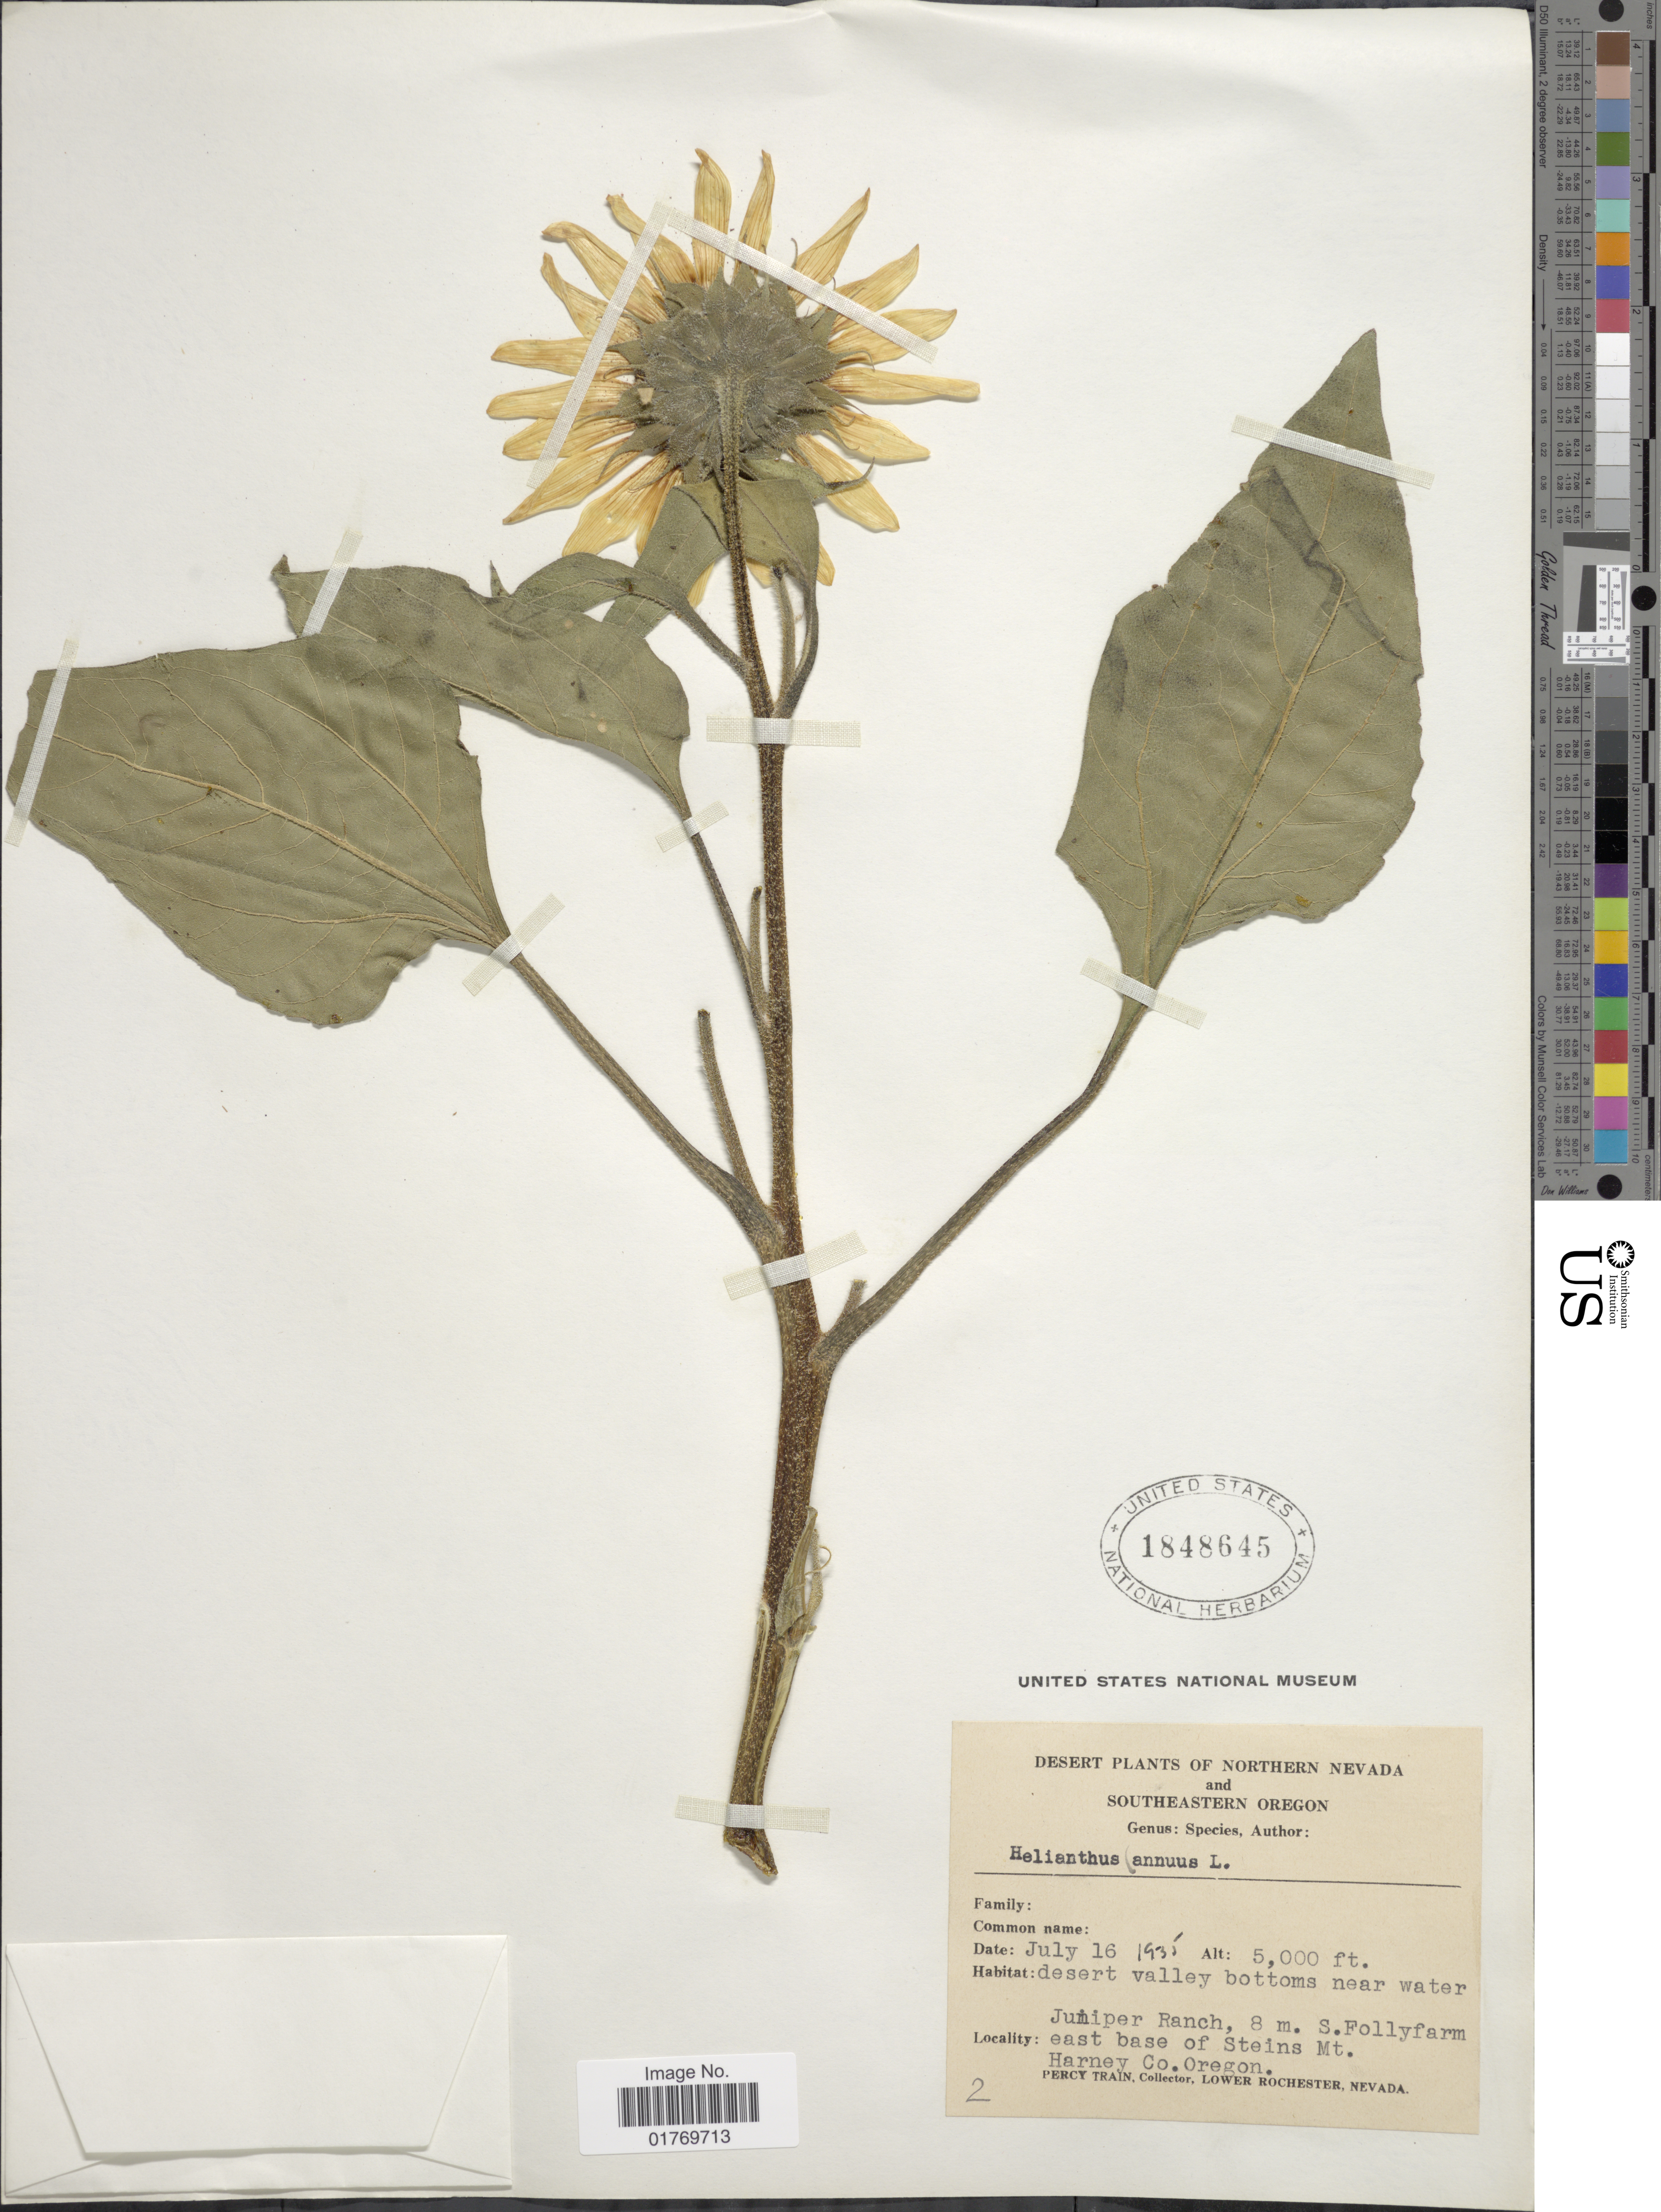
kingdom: Plantae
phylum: Tracheophyta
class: Magnoliopsida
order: Asterales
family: Asteraceae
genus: Helianthus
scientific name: Helianthus annuus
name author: L.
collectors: P. Train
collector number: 2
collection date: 1935-07-16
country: United States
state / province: Oregon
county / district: Harney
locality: Juniper Ranch, 8 m. S, of Follyfarm east base of Steins Mt. Harney Co. Oregon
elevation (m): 1524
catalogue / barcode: US 1848645